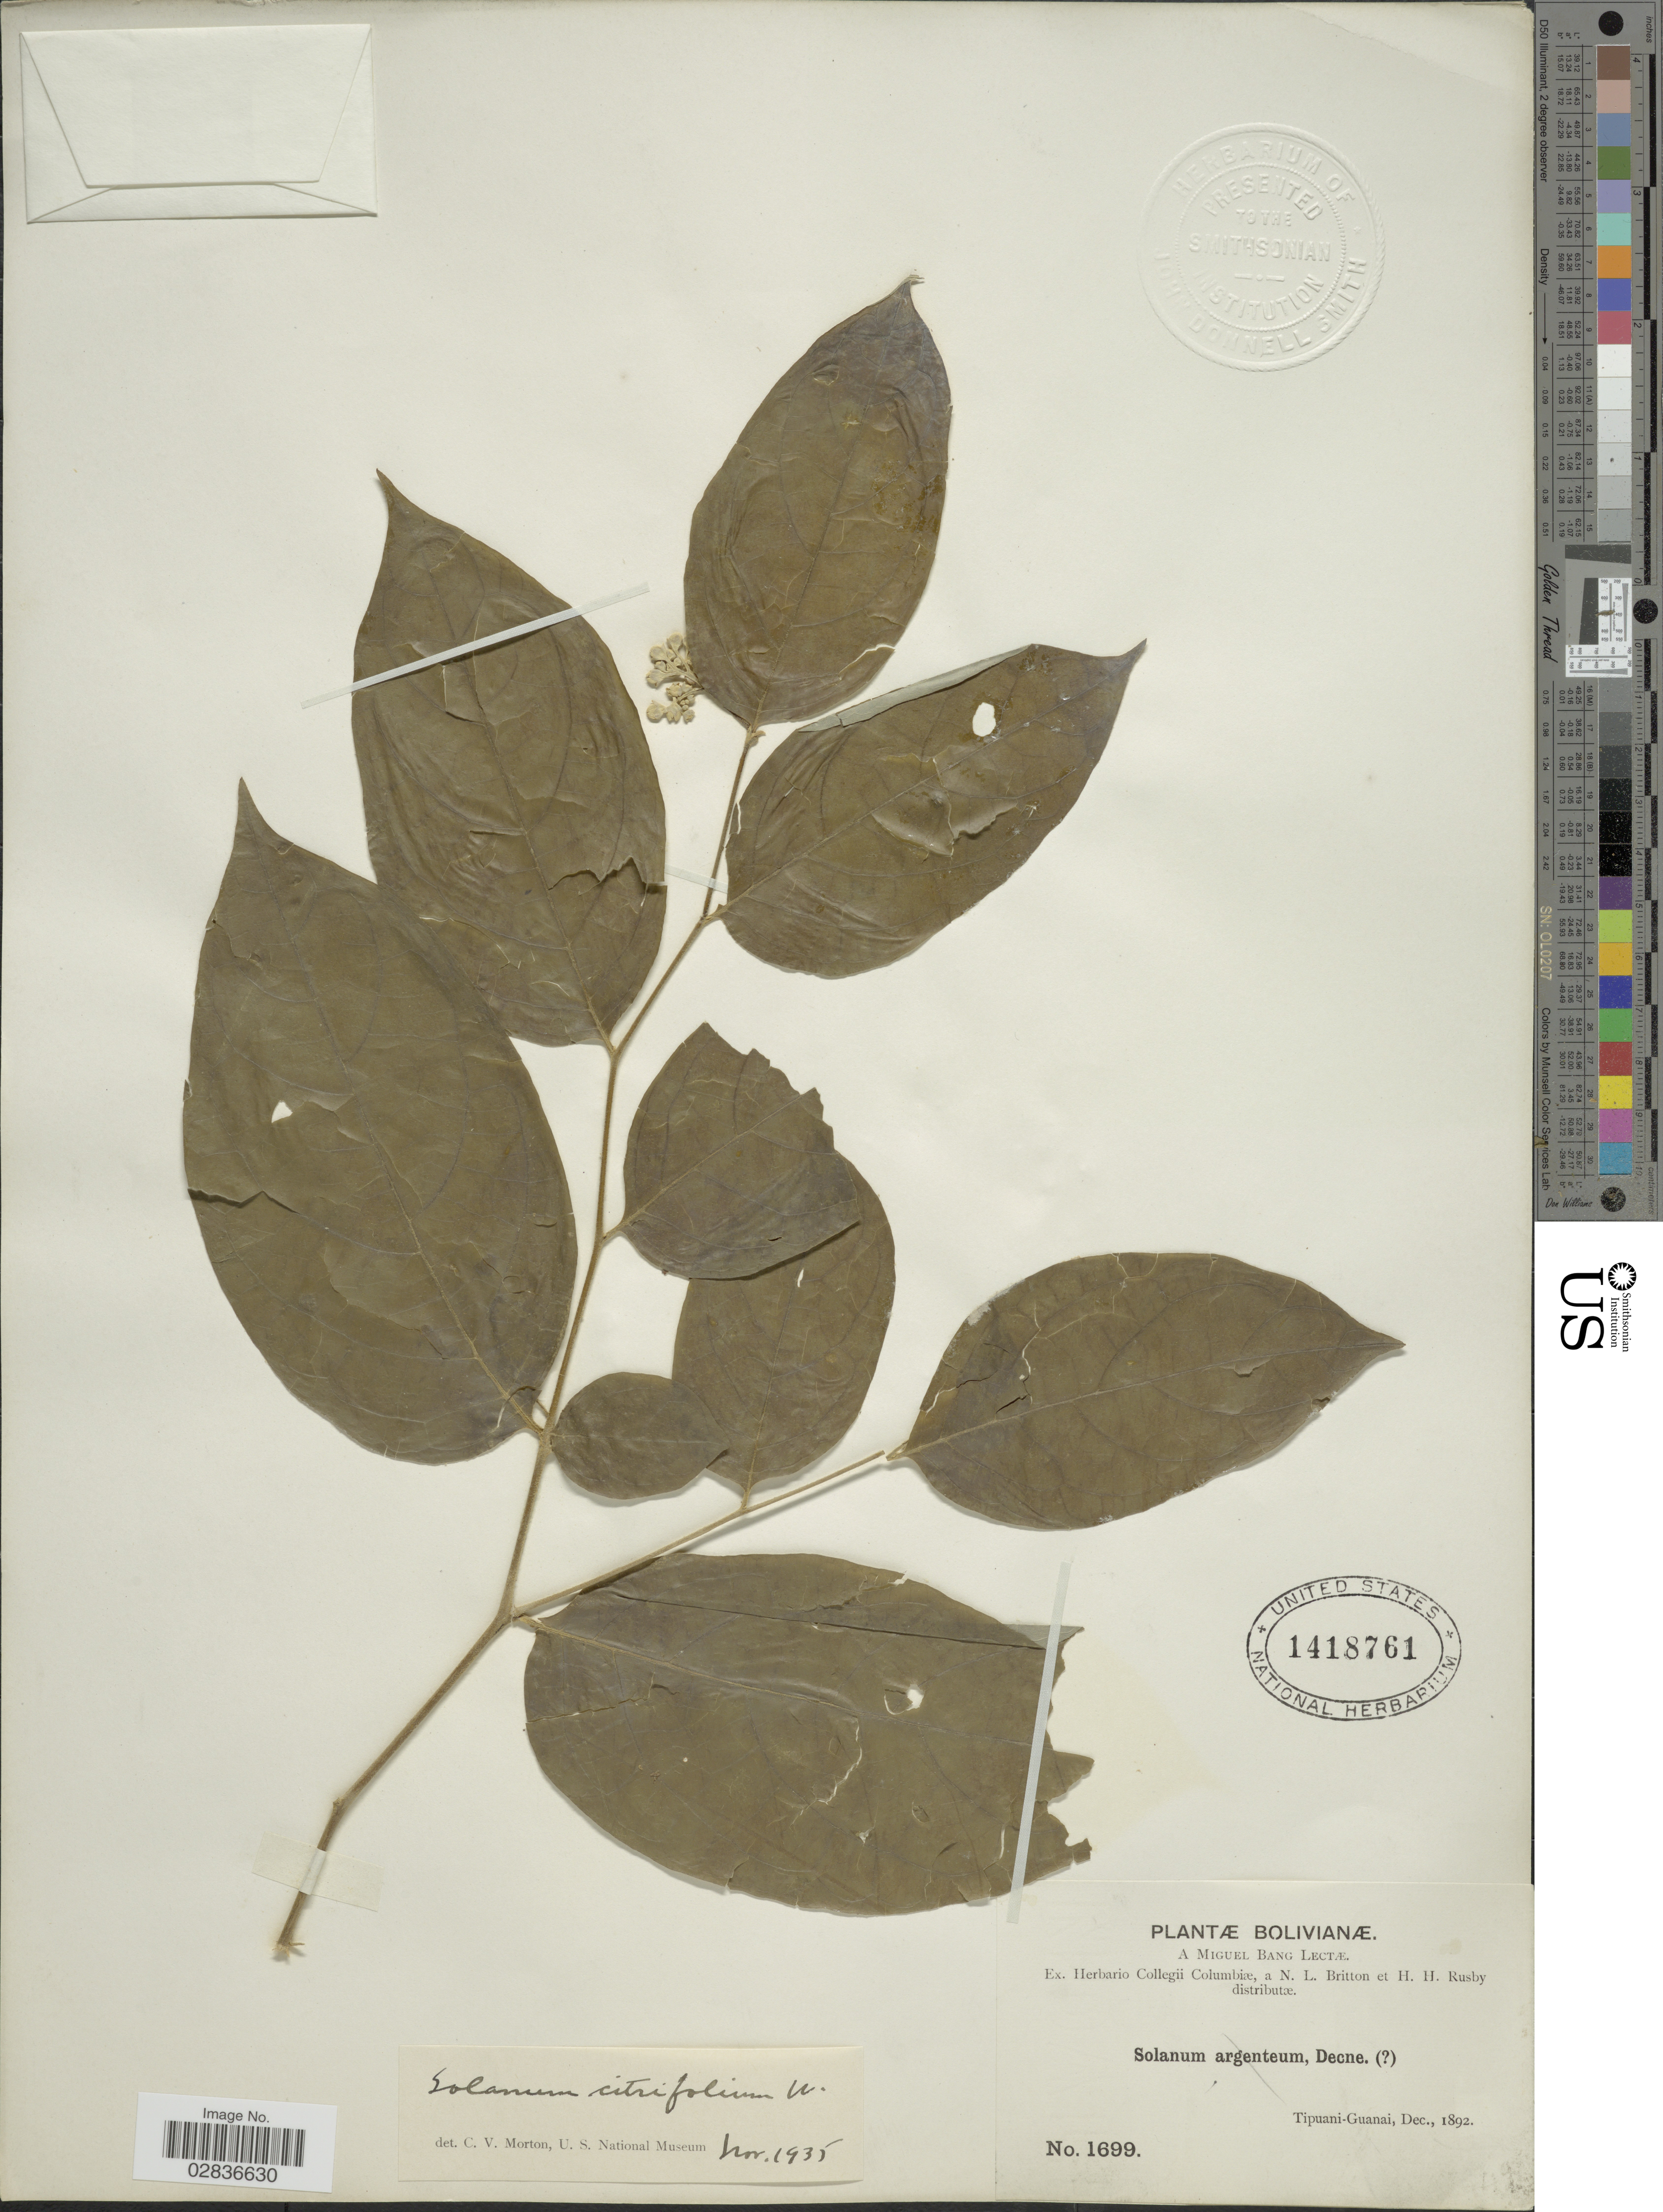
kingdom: Plantae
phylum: Tracheophyta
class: Magnoliopsida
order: Solanales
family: Solanaceae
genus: Solanum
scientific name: Solanum schlechtendalianum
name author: Walp.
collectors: M. Bang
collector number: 1699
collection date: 1892-12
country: Bolivia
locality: Tipuani-Guanai.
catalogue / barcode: US 1418761